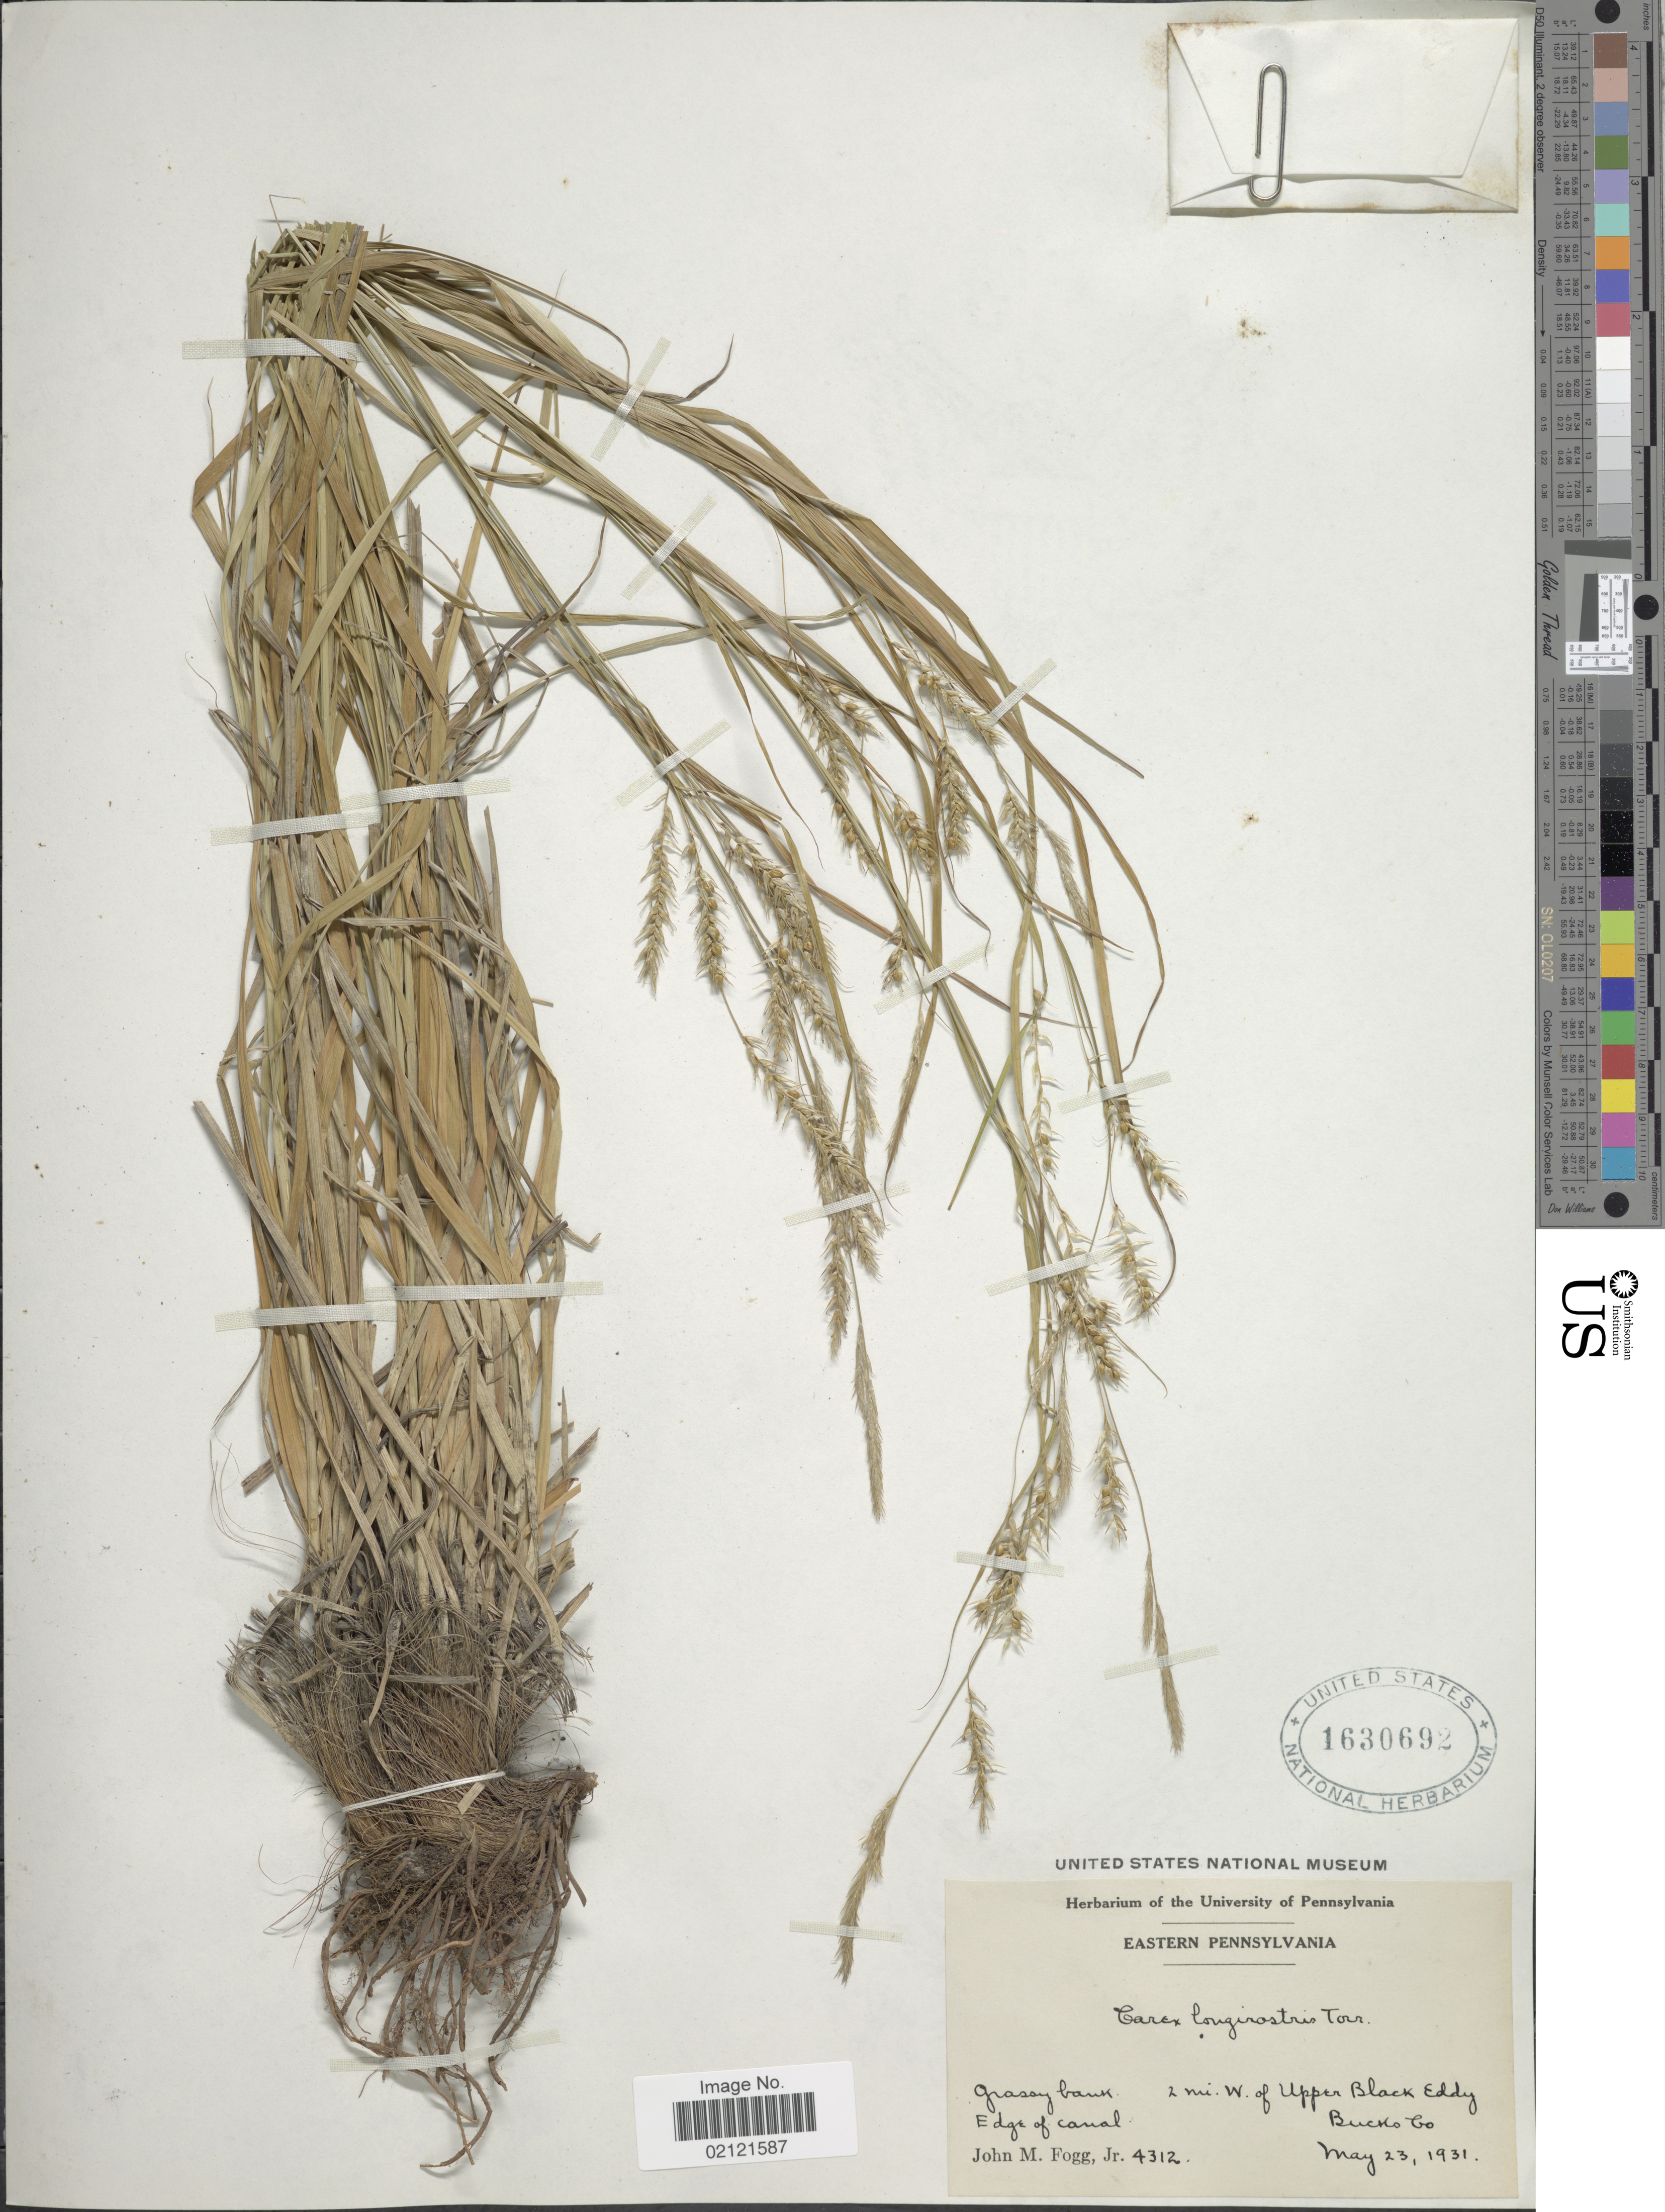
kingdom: Plantae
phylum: Tracheophyta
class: Liliopsida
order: Poales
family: Cyperaceae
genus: Carex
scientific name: Carex sprengelii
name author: Dewey ex Spreng.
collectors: J. Fogg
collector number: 4312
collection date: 1931-05-23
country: United States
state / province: Pennsylvania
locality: Eastern Pennsylvania, 2 mi. W of Upper Black Eddy, Bucko Co., Edge of Canal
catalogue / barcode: US 1630692